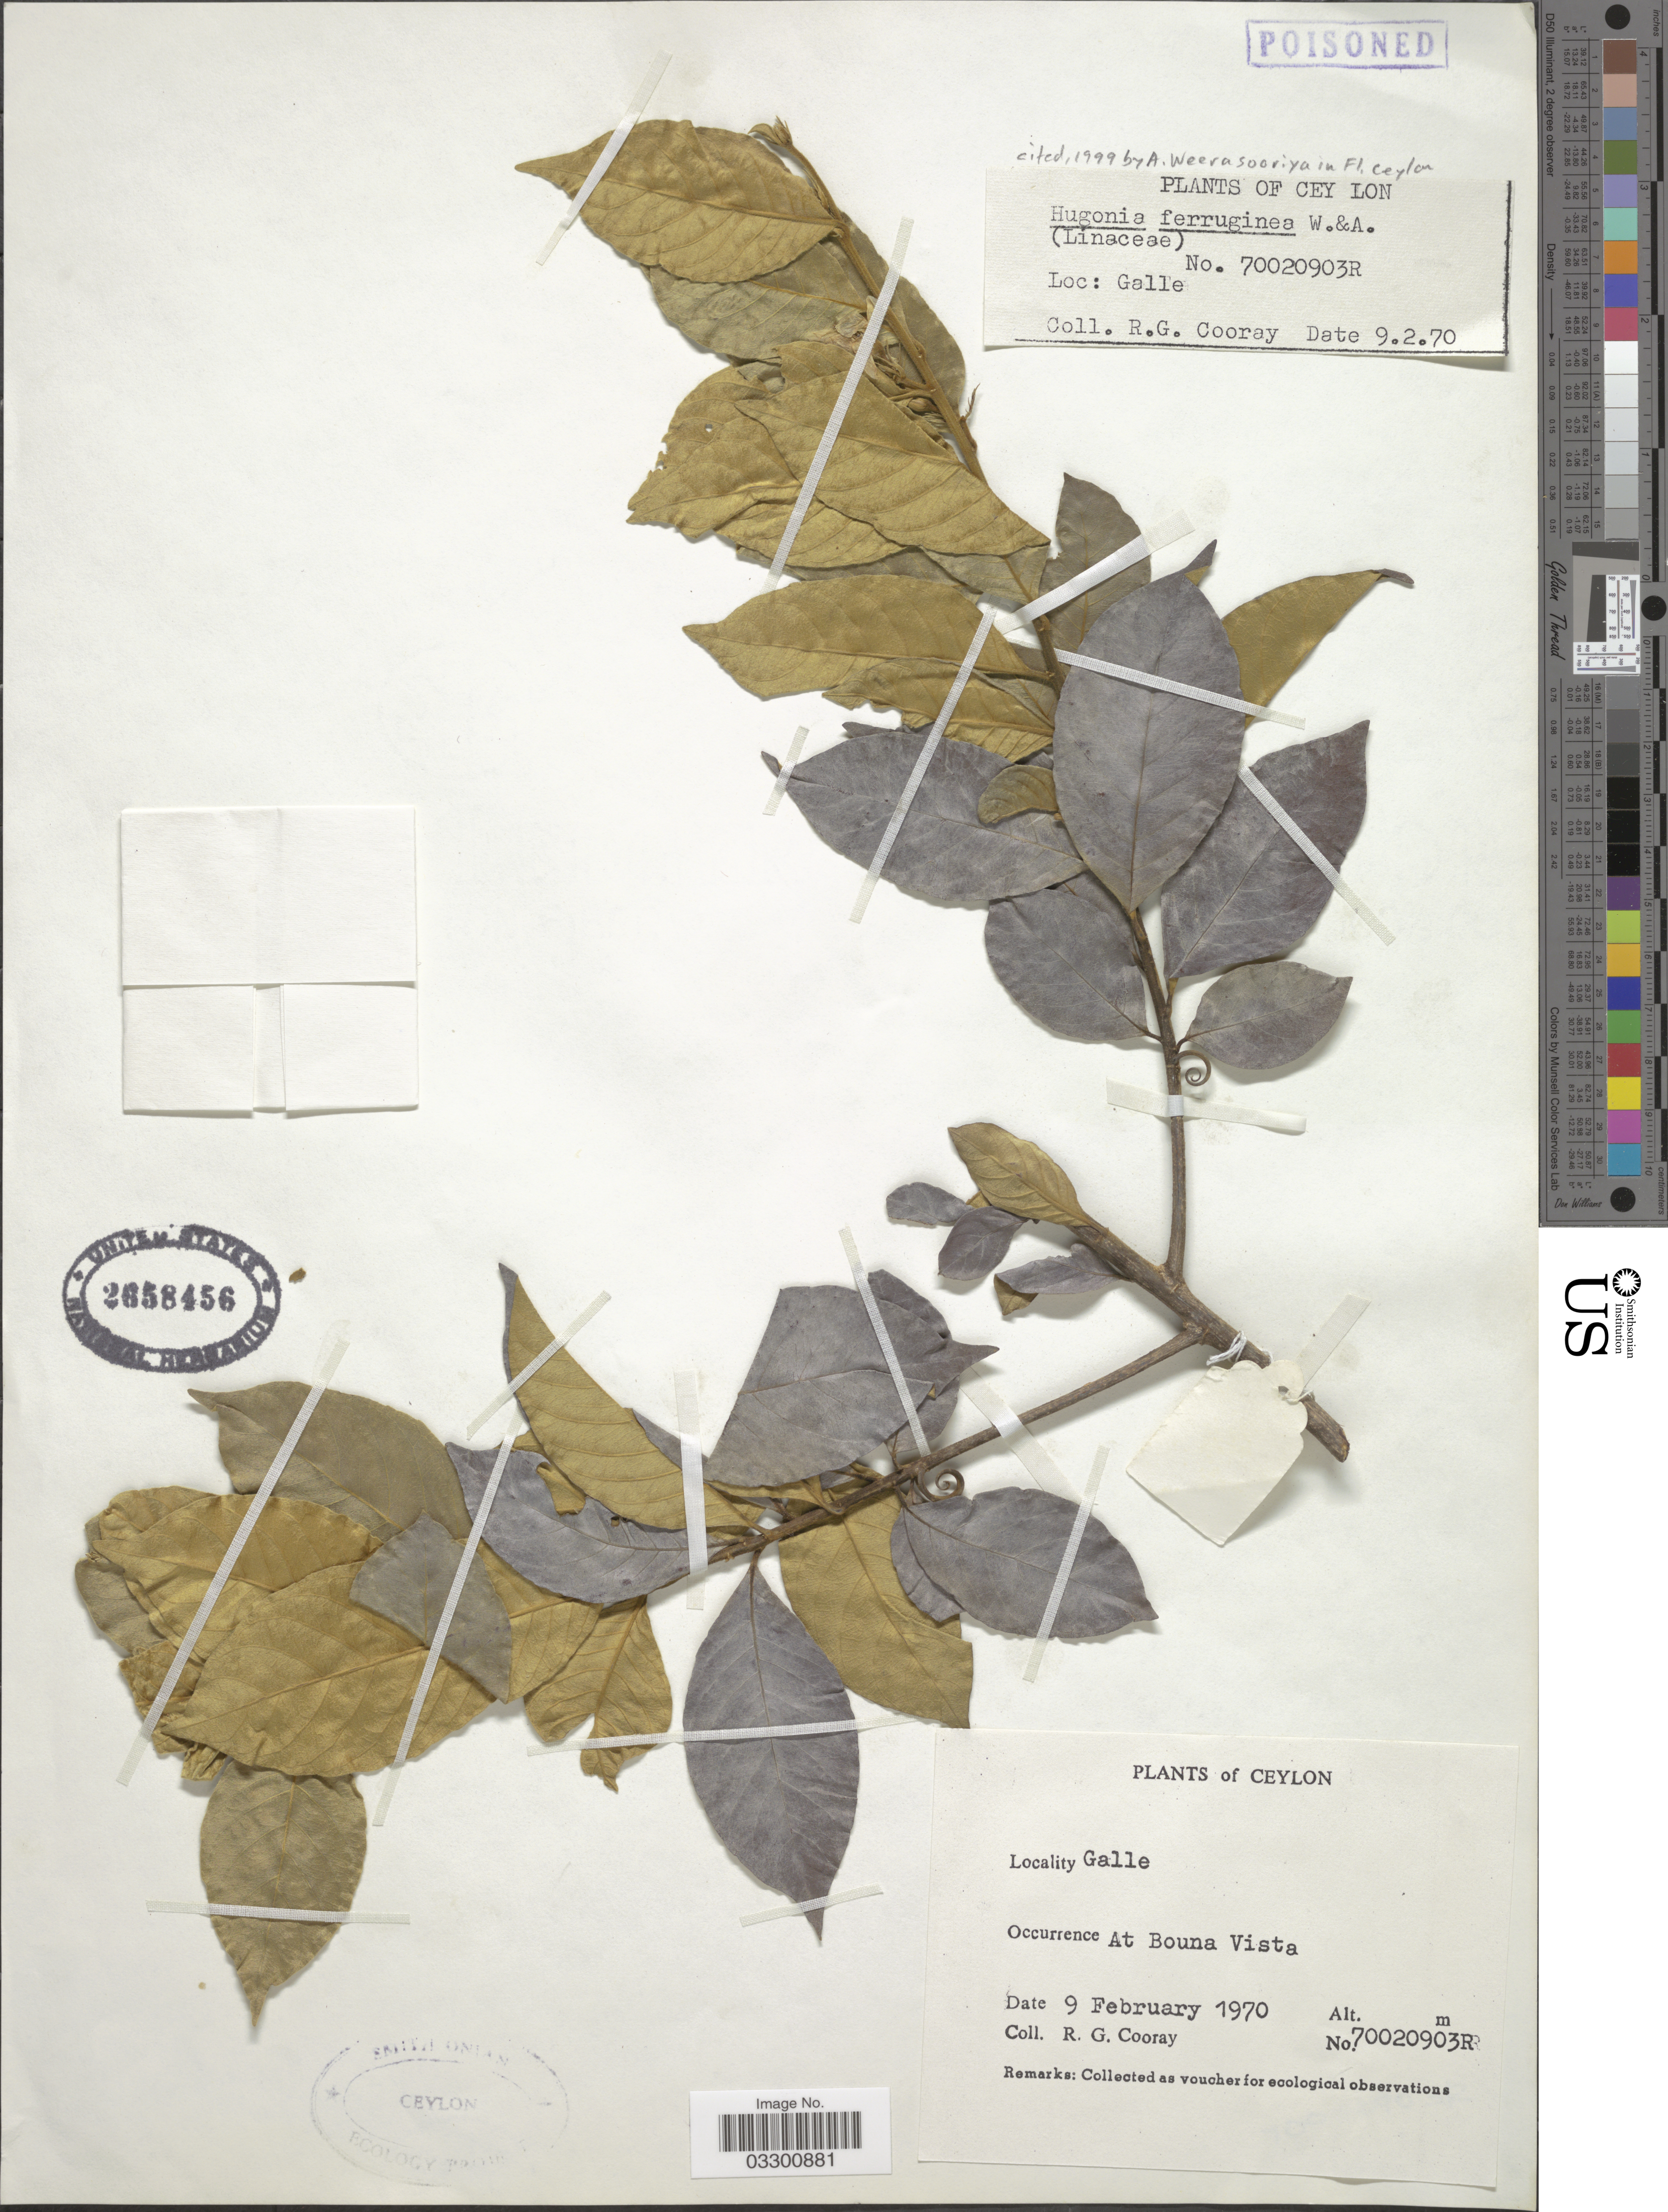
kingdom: Plantae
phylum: Tracheophyta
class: Magnoliopsida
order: Malpighiales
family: Linaceae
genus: Hugonia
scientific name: Hugonia ferruginea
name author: Wight & Arn.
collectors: R. Cooray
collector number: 70020903R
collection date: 1970-02-09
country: Sri Lanka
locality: Ceylon, Galle, At Bouna Vista.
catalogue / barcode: US 2658456